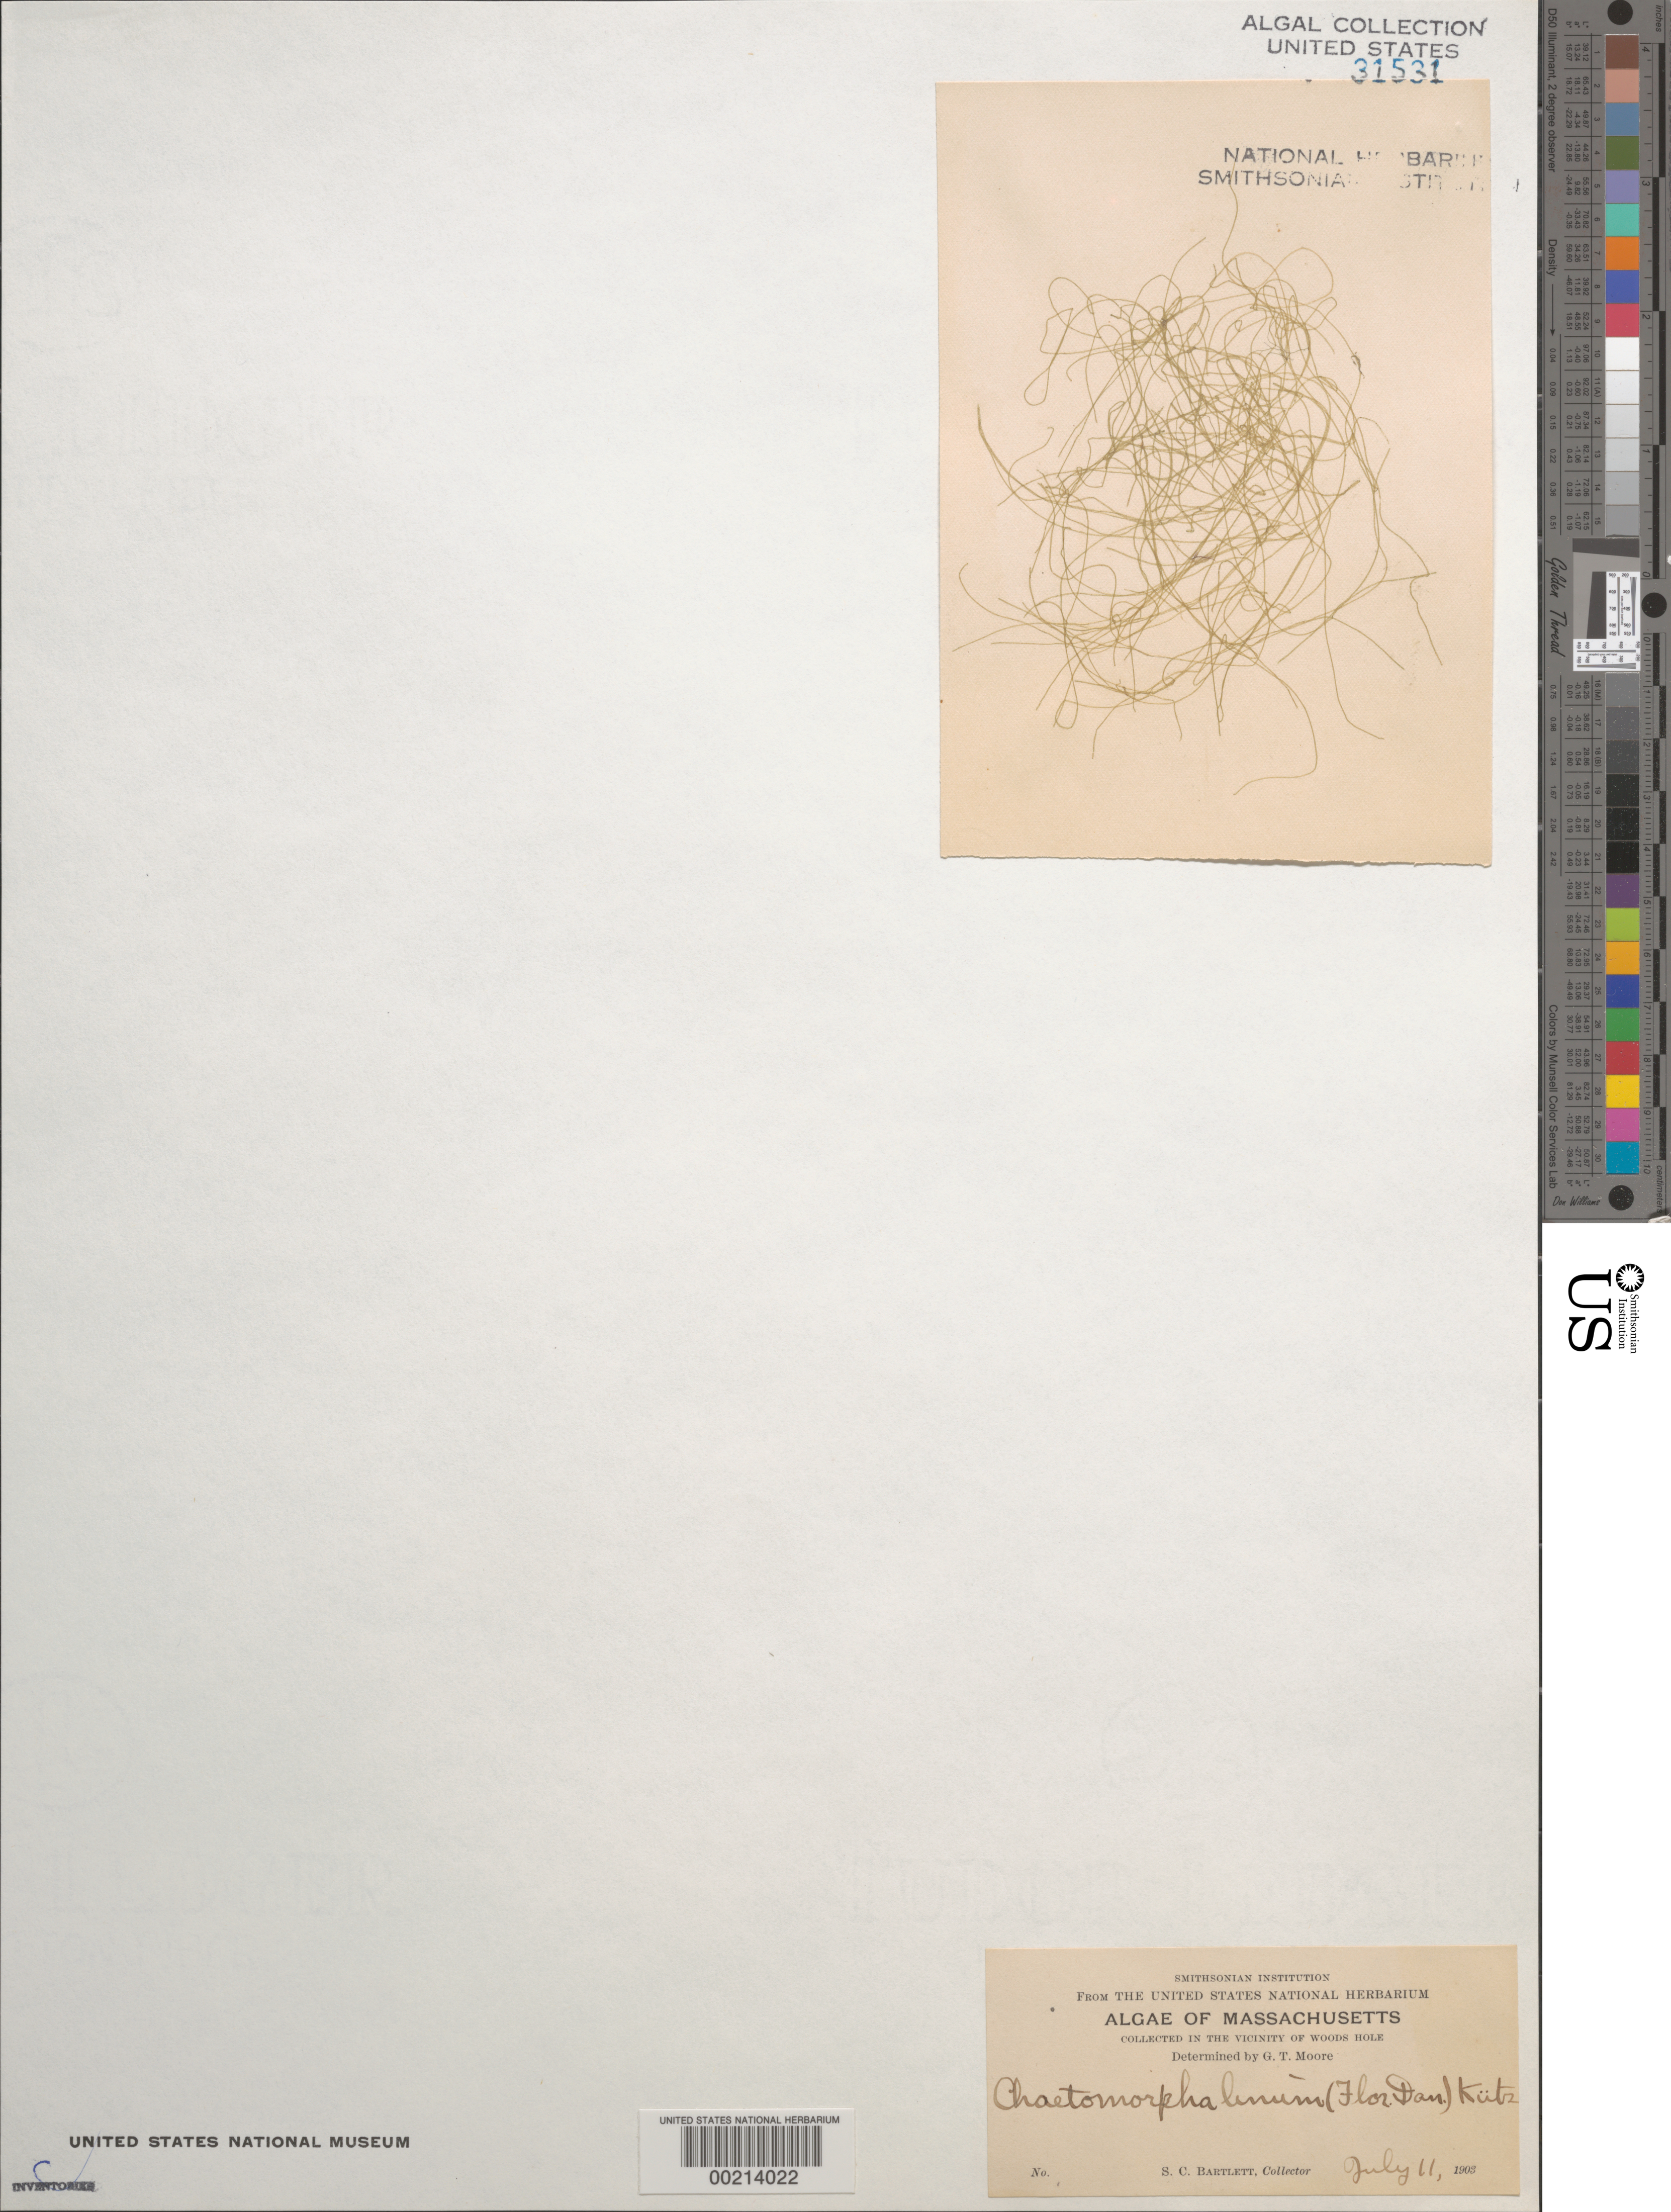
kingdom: Plantae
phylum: Chlorophyta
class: Ulvophyceae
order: Cladophorales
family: Cladophoraceae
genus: Chaetomorpha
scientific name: Chaetomorpha linum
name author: (O.F. Muell.) Kütz.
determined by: Moore, G. T.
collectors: S. C. Bartlett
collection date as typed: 11 Jul 1903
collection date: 1903-07-11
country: United States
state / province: Massachusetts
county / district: Barnstable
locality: Woods Hole area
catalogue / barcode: US 31531